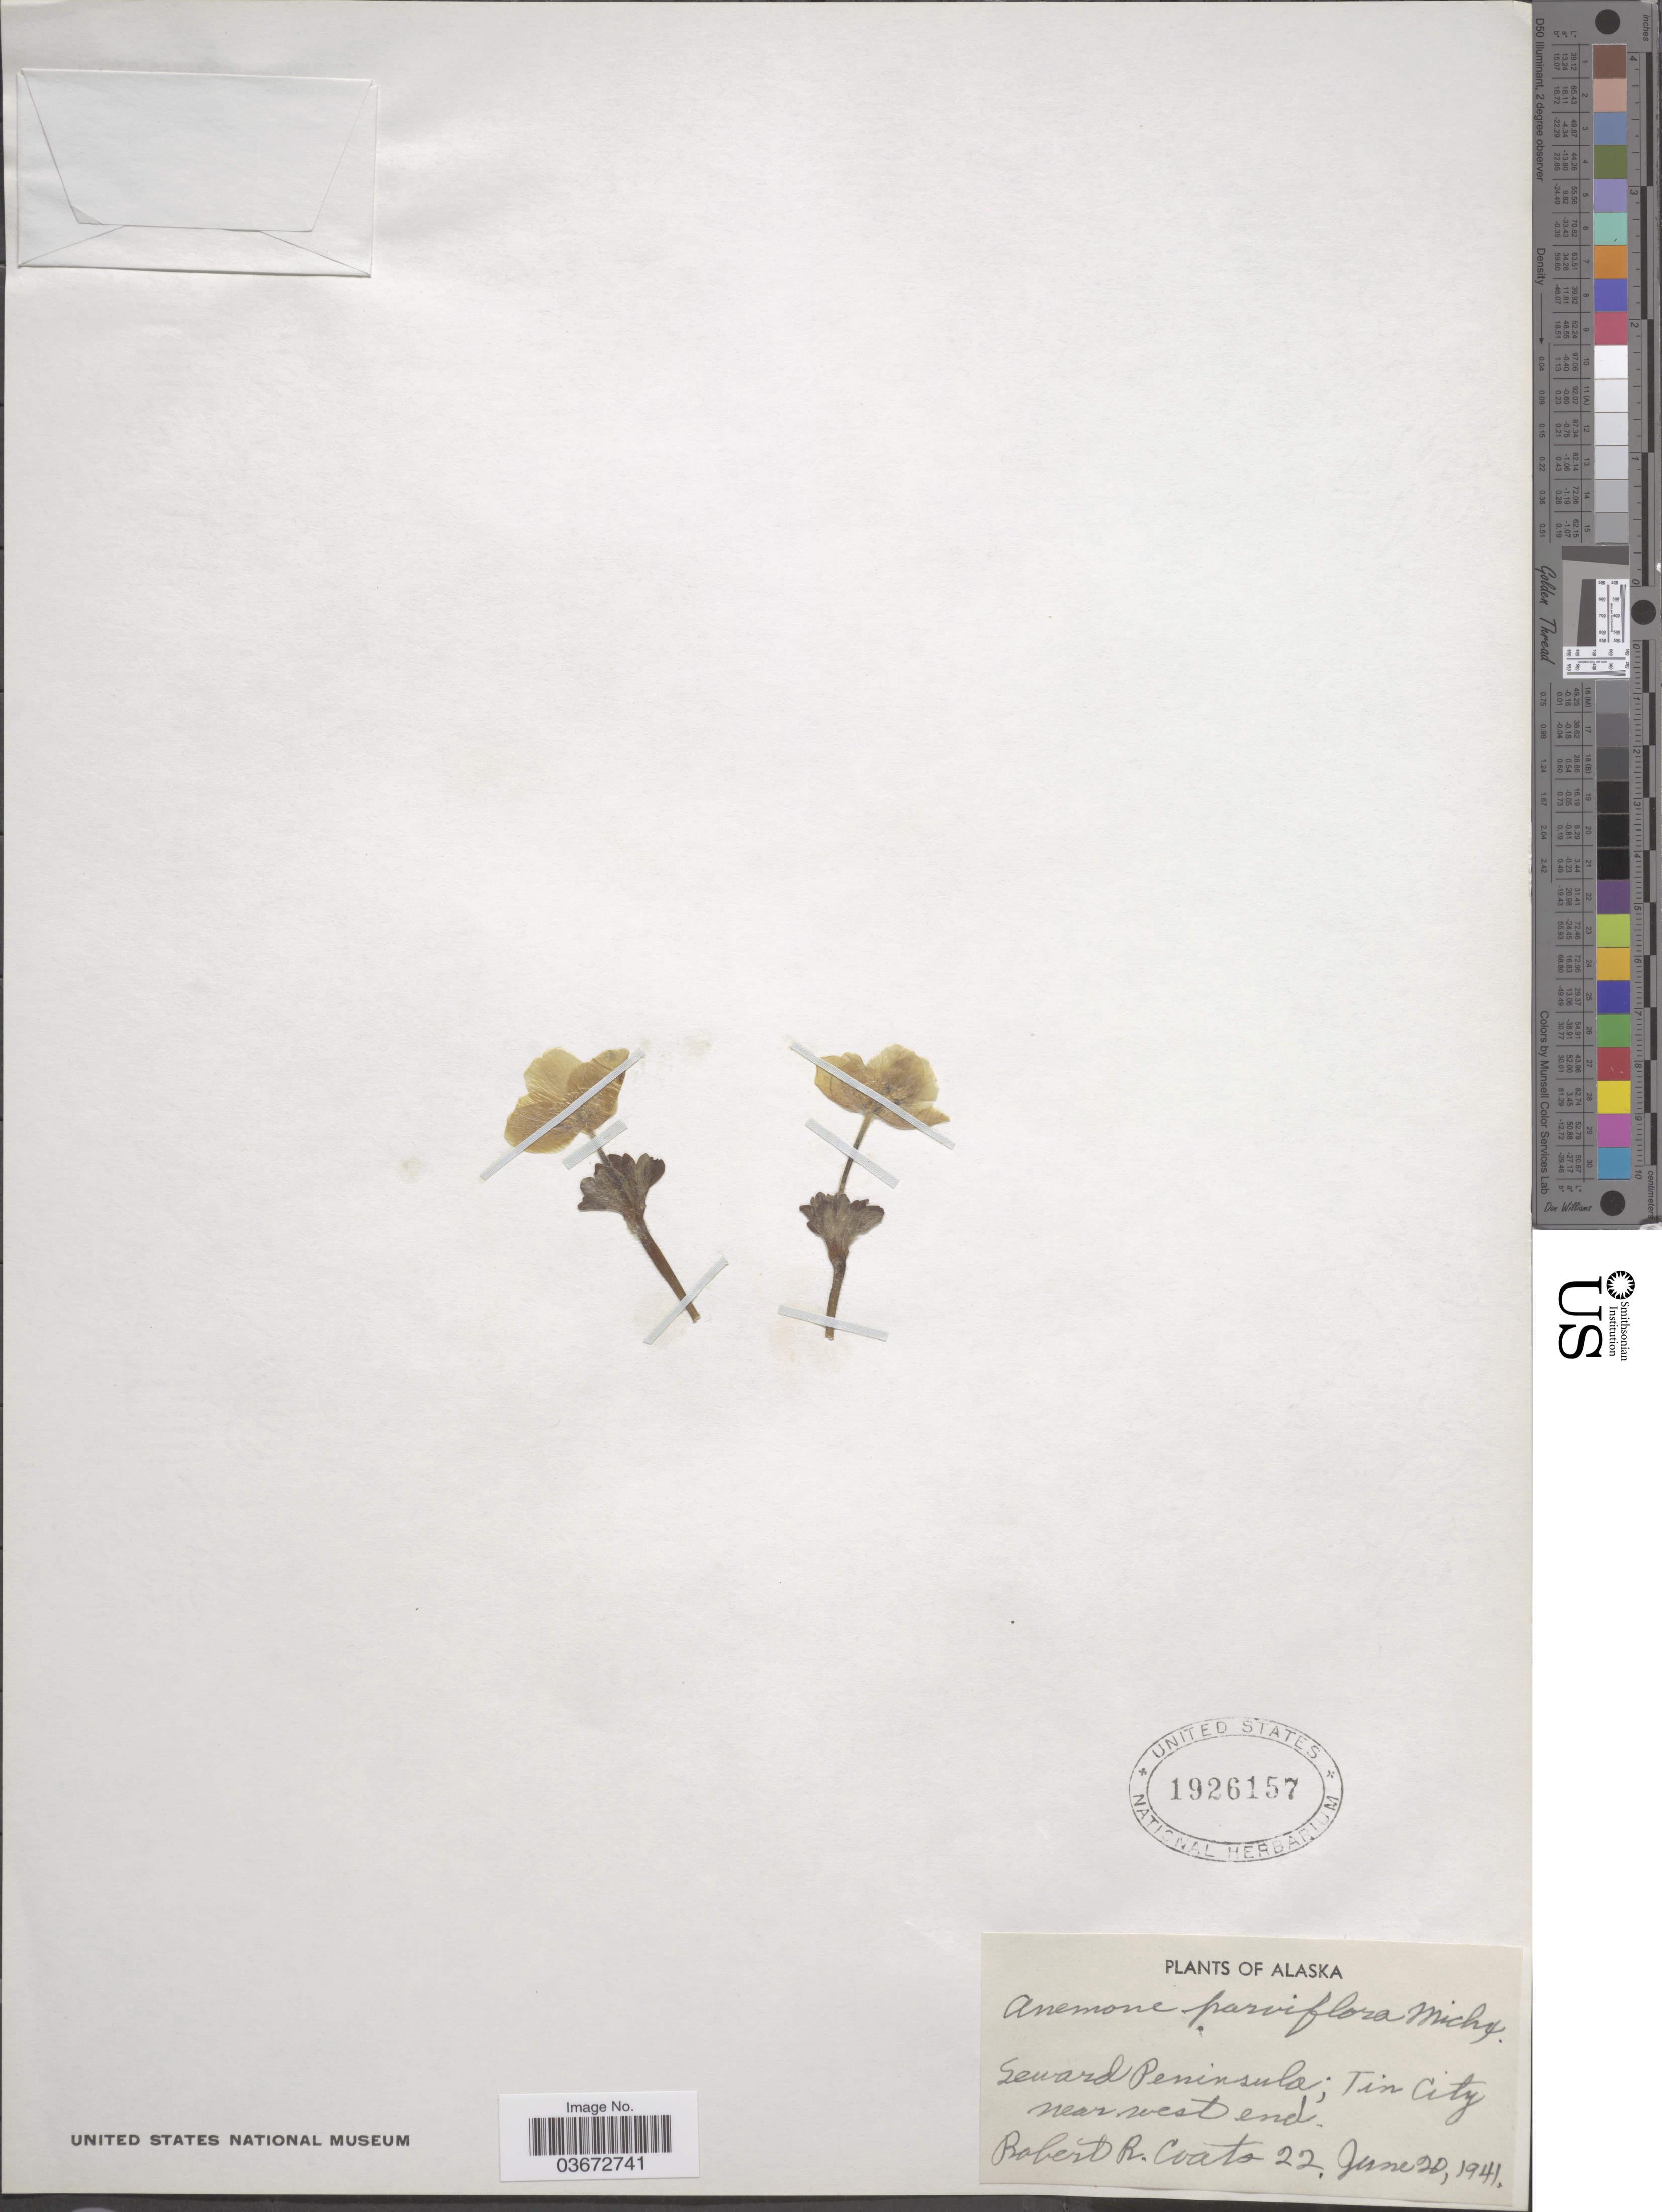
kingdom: Plantae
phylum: Tracheophyta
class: Magnoliopsida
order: Ranunculales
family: Ranunculaceae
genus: Anemone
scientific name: Anemone parviflora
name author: Michx.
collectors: R. Coats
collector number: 22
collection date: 1941-06-20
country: United States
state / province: Alaska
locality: Seward Peninsula; Tin City near west end.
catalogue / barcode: US 1926157